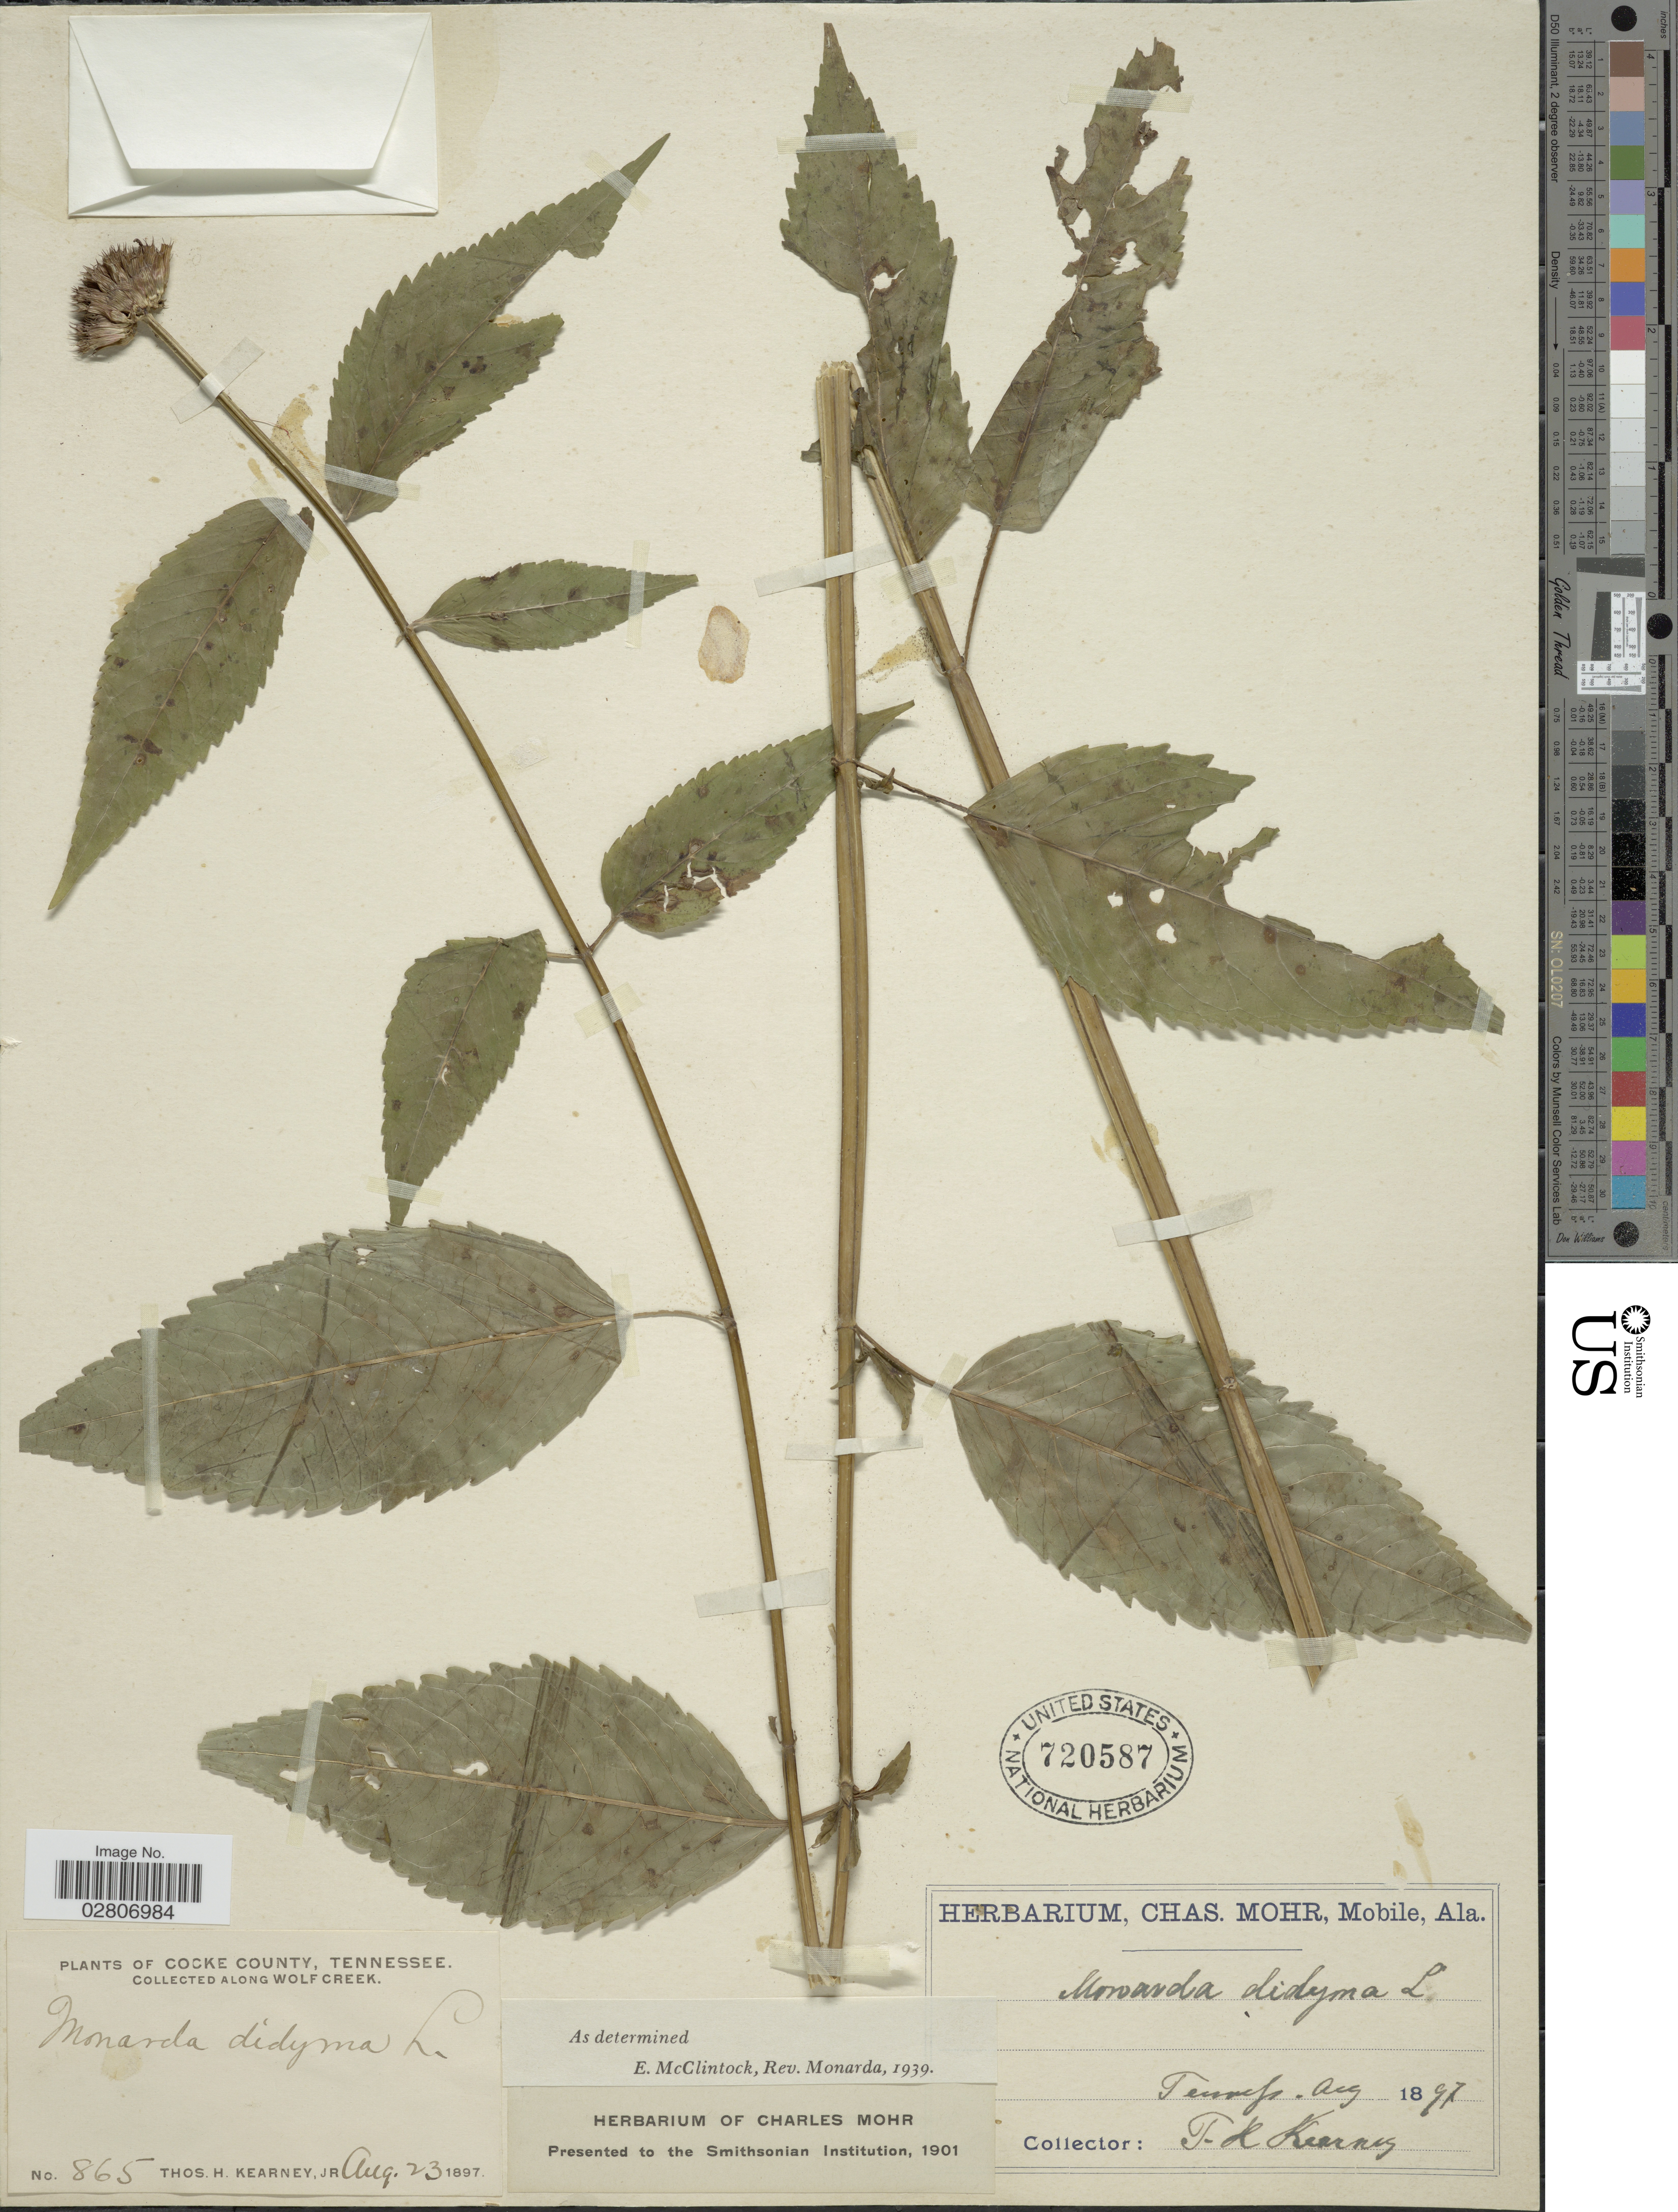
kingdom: Plantae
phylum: Tracheophyta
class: Magnoliopsida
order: Lamiales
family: Lamiaceae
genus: Monarda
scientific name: Monarda didyma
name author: L.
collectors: T. H. Kearney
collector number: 865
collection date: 1897-08-23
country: United States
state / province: Tennessee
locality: Cocke County. Along Wolf Creek.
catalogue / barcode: US 720587